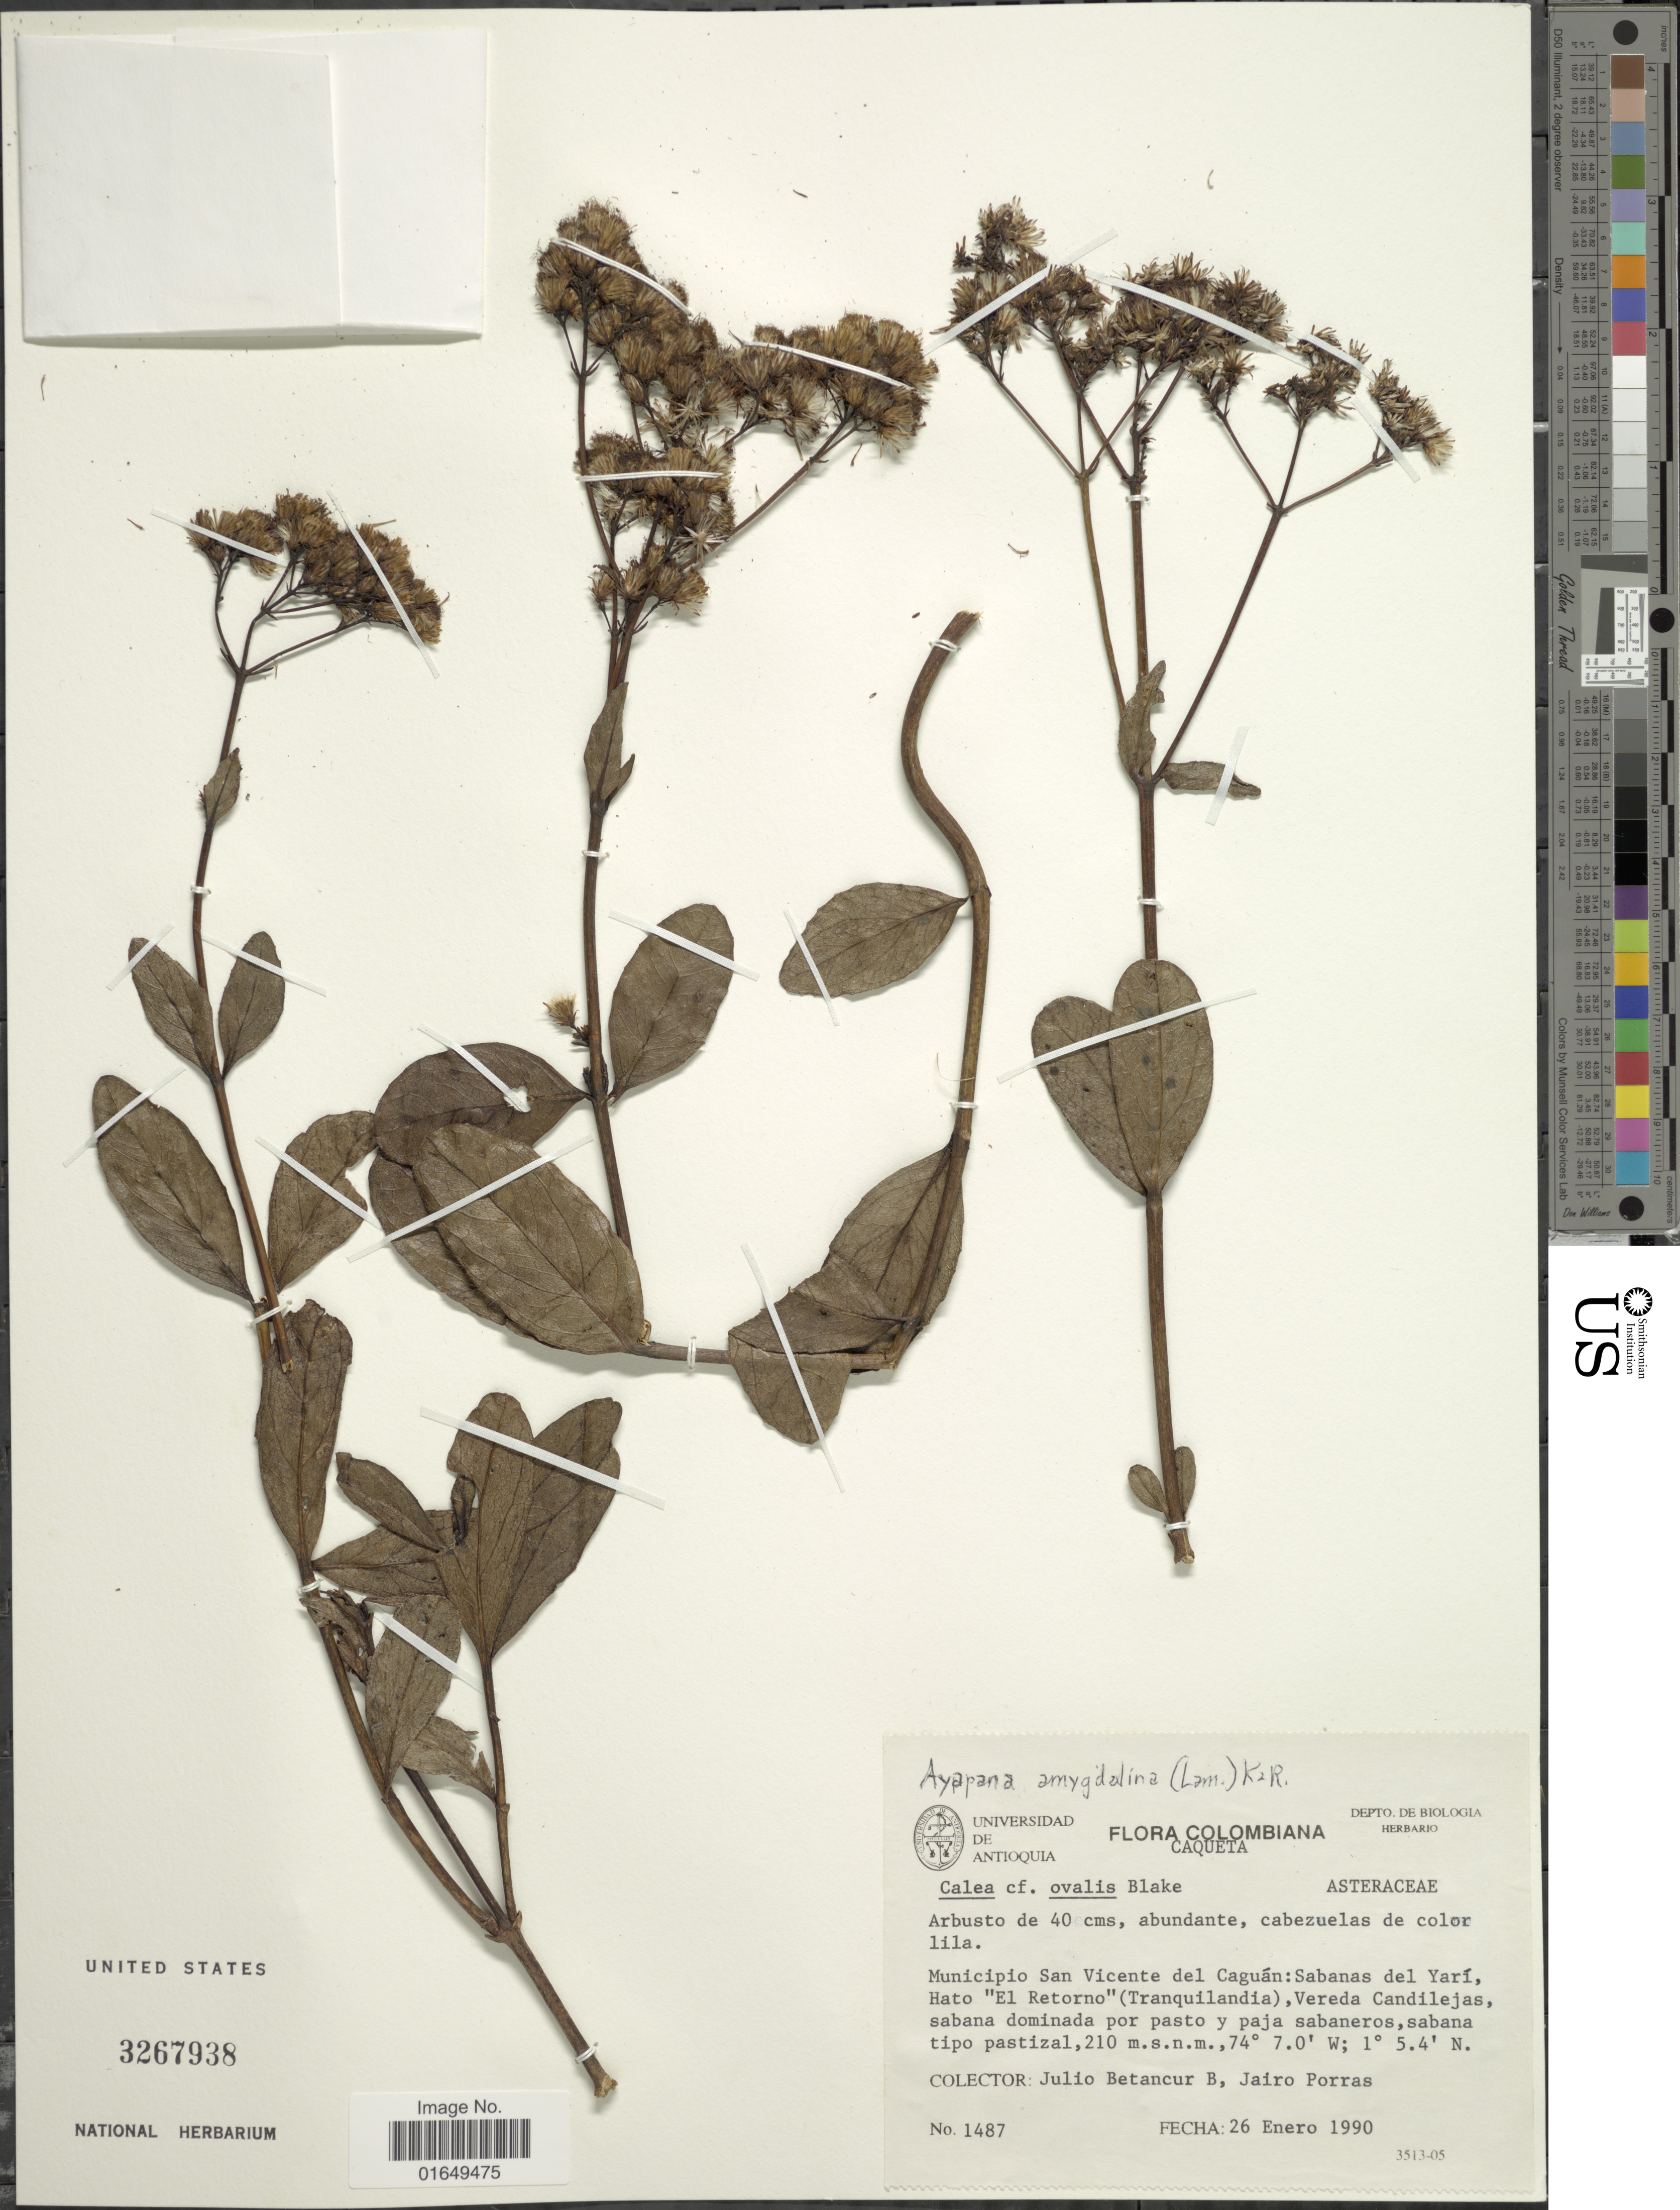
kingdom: Plantae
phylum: Tracheophyta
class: Magnoliopsida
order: Asterales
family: Asteraceae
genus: Ayapana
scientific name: Ayapana amygdalina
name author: (Lam.) R.M. King & H. Rob.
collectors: J. Betancur-B. & J. Porras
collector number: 1487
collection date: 1990-01-26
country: Colombia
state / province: Caquetá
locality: Município San Vicente del Caguán: Sabana del Yarí,Hato "El Retorno"(Tranquilandia), Vereda Candilejas, sabana dominada por pasto y paja sabaneros, sabana tipo pastizal.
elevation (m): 210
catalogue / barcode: US 3267938